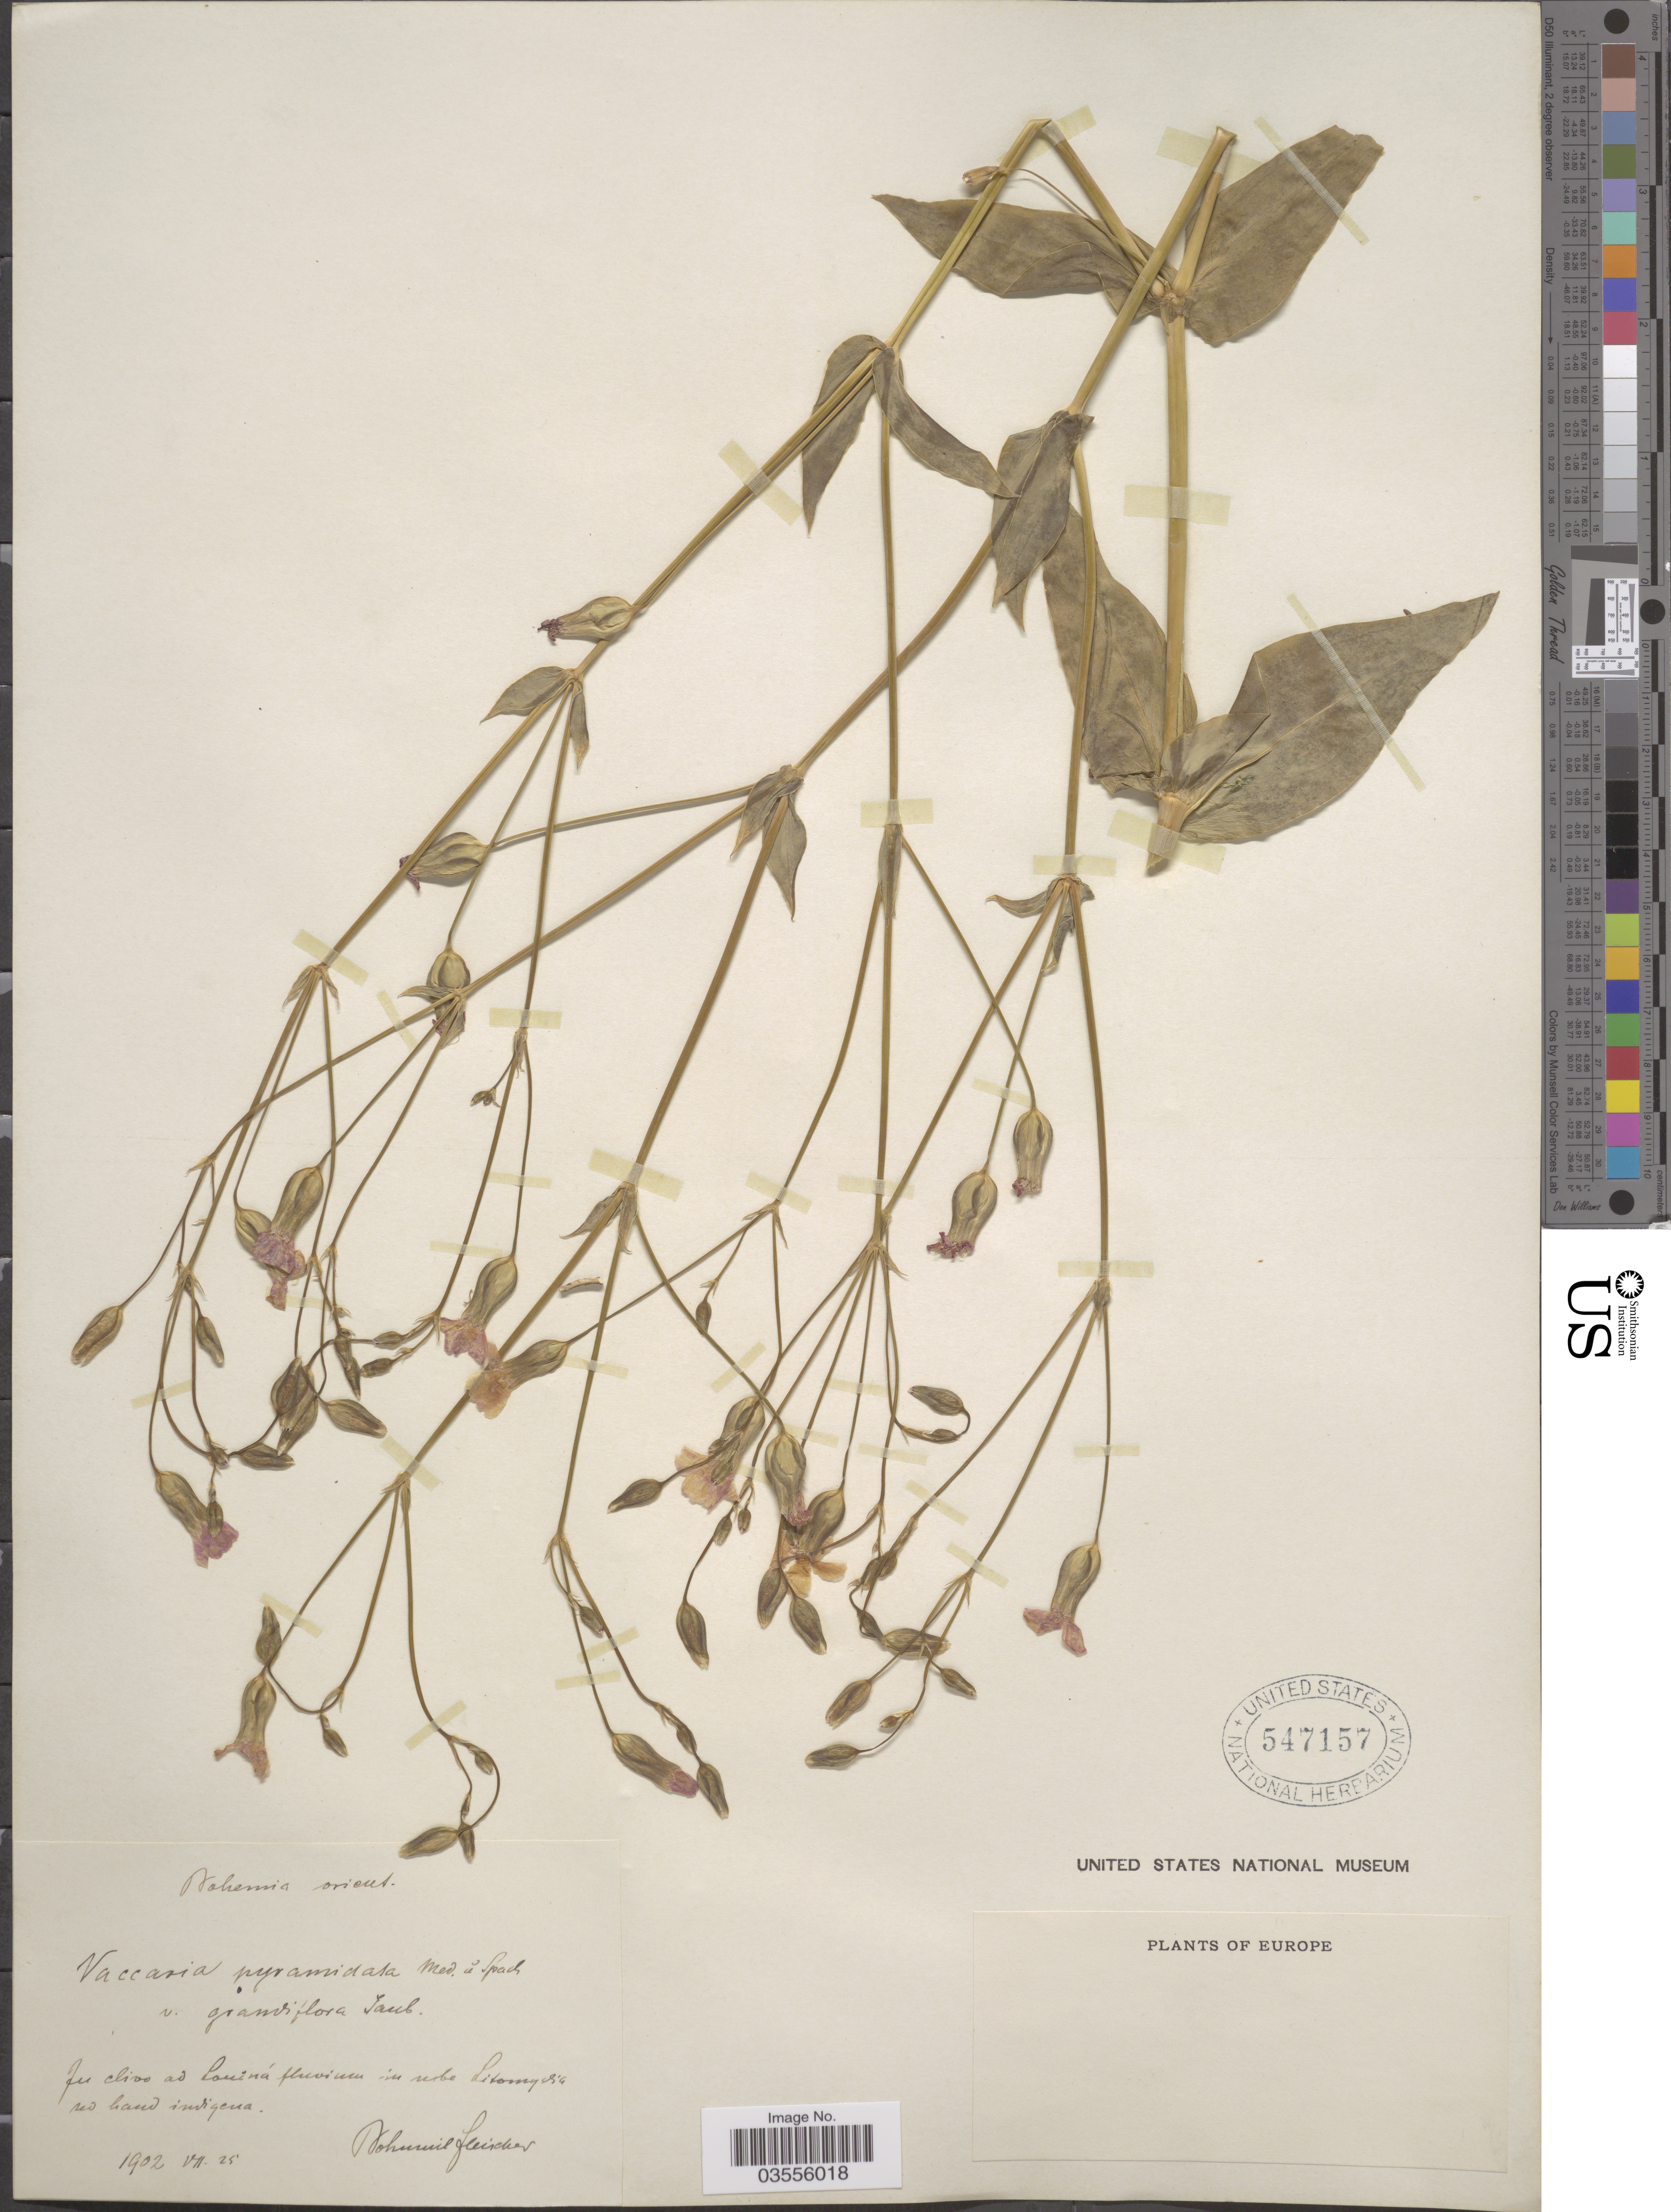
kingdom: Plantae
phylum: Tracheophyta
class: Magnoliopsida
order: Caryophyllales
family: Caryophyllaceae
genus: Gypsophila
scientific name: Gypsophila vaccaria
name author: (L.) Sm.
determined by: Strong, M. T., (US), Smithsonian Institution - National Museum of Natural History (UNITED STATES)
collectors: B. Fleischer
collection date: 1902-07-25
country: Czechia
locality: Europe. Bohemia orient. In clivo ad Loniná [interpreted] fluvium in urbe Litomyslia.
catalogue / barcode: US 547157